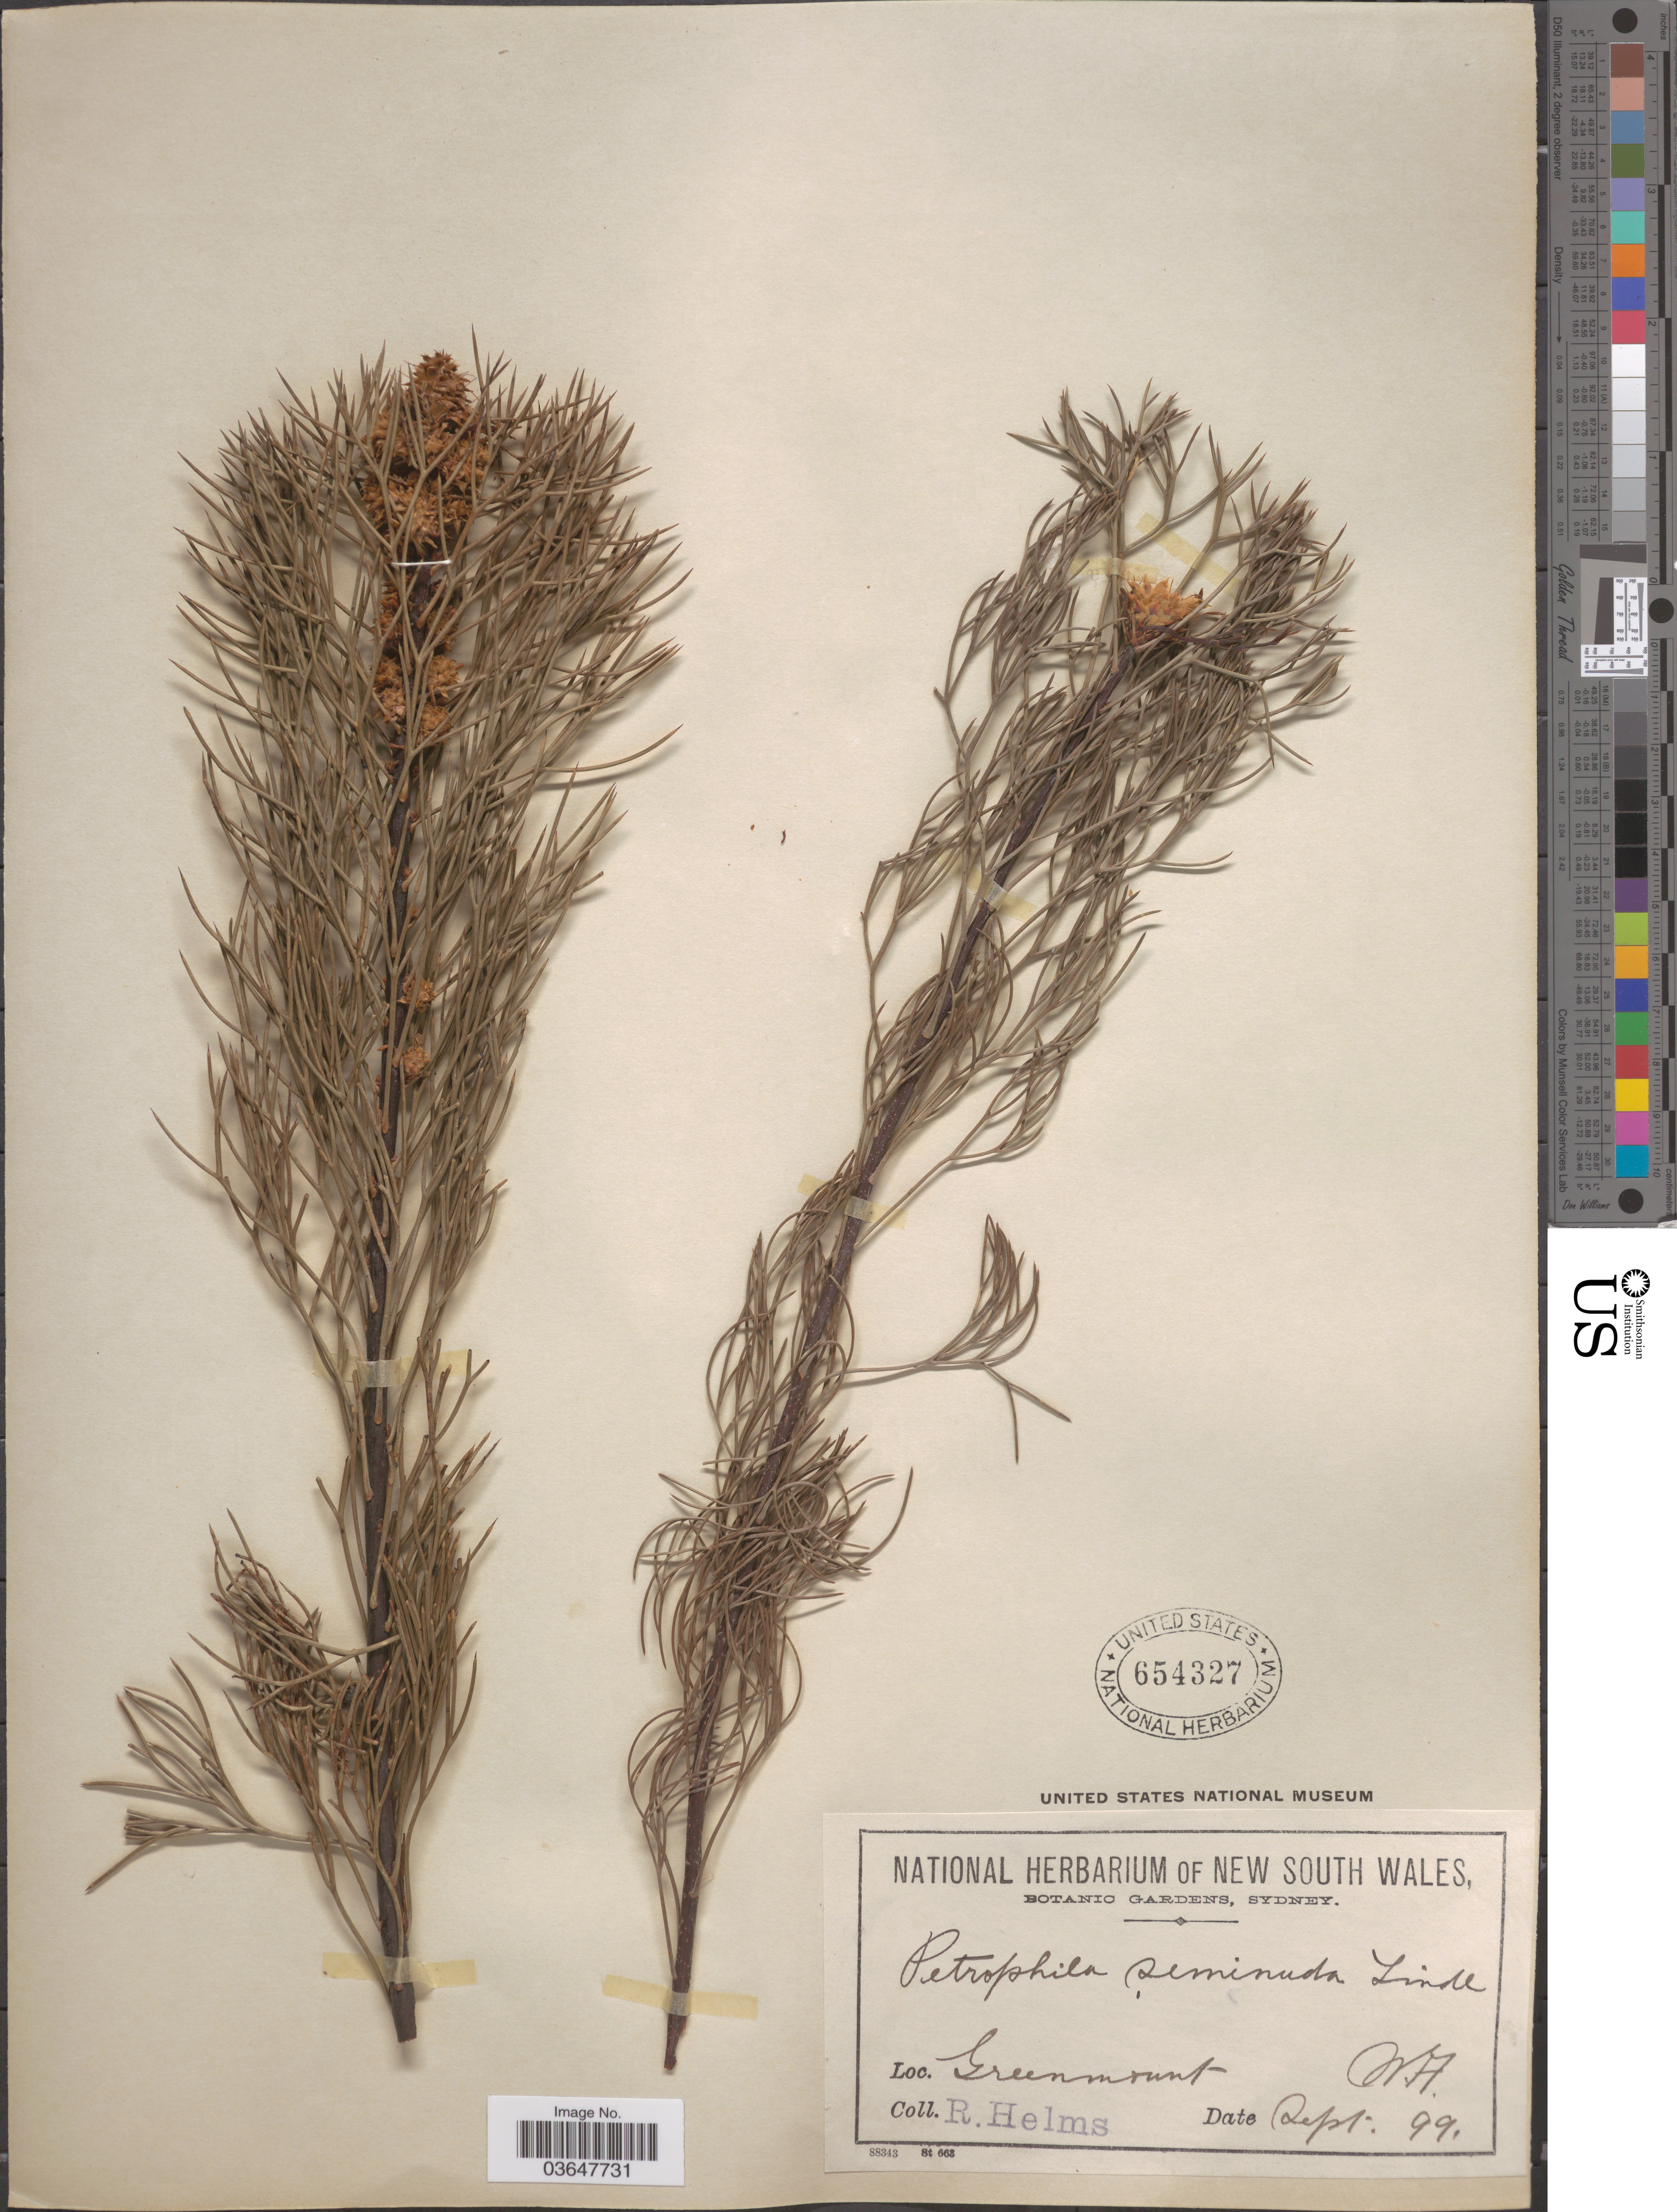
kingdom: Plantae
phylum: Tracheophyta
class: Magnoliopsida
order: Proteales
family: Proteaceae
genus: Petrophile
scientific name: Petrophile seminuda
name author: Lindl.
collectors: R. Helms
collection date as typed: Transcribed d/m/y: /9/99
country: Australia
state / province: Western Australia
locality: Greenmount. W. A.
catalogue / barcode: US 654327